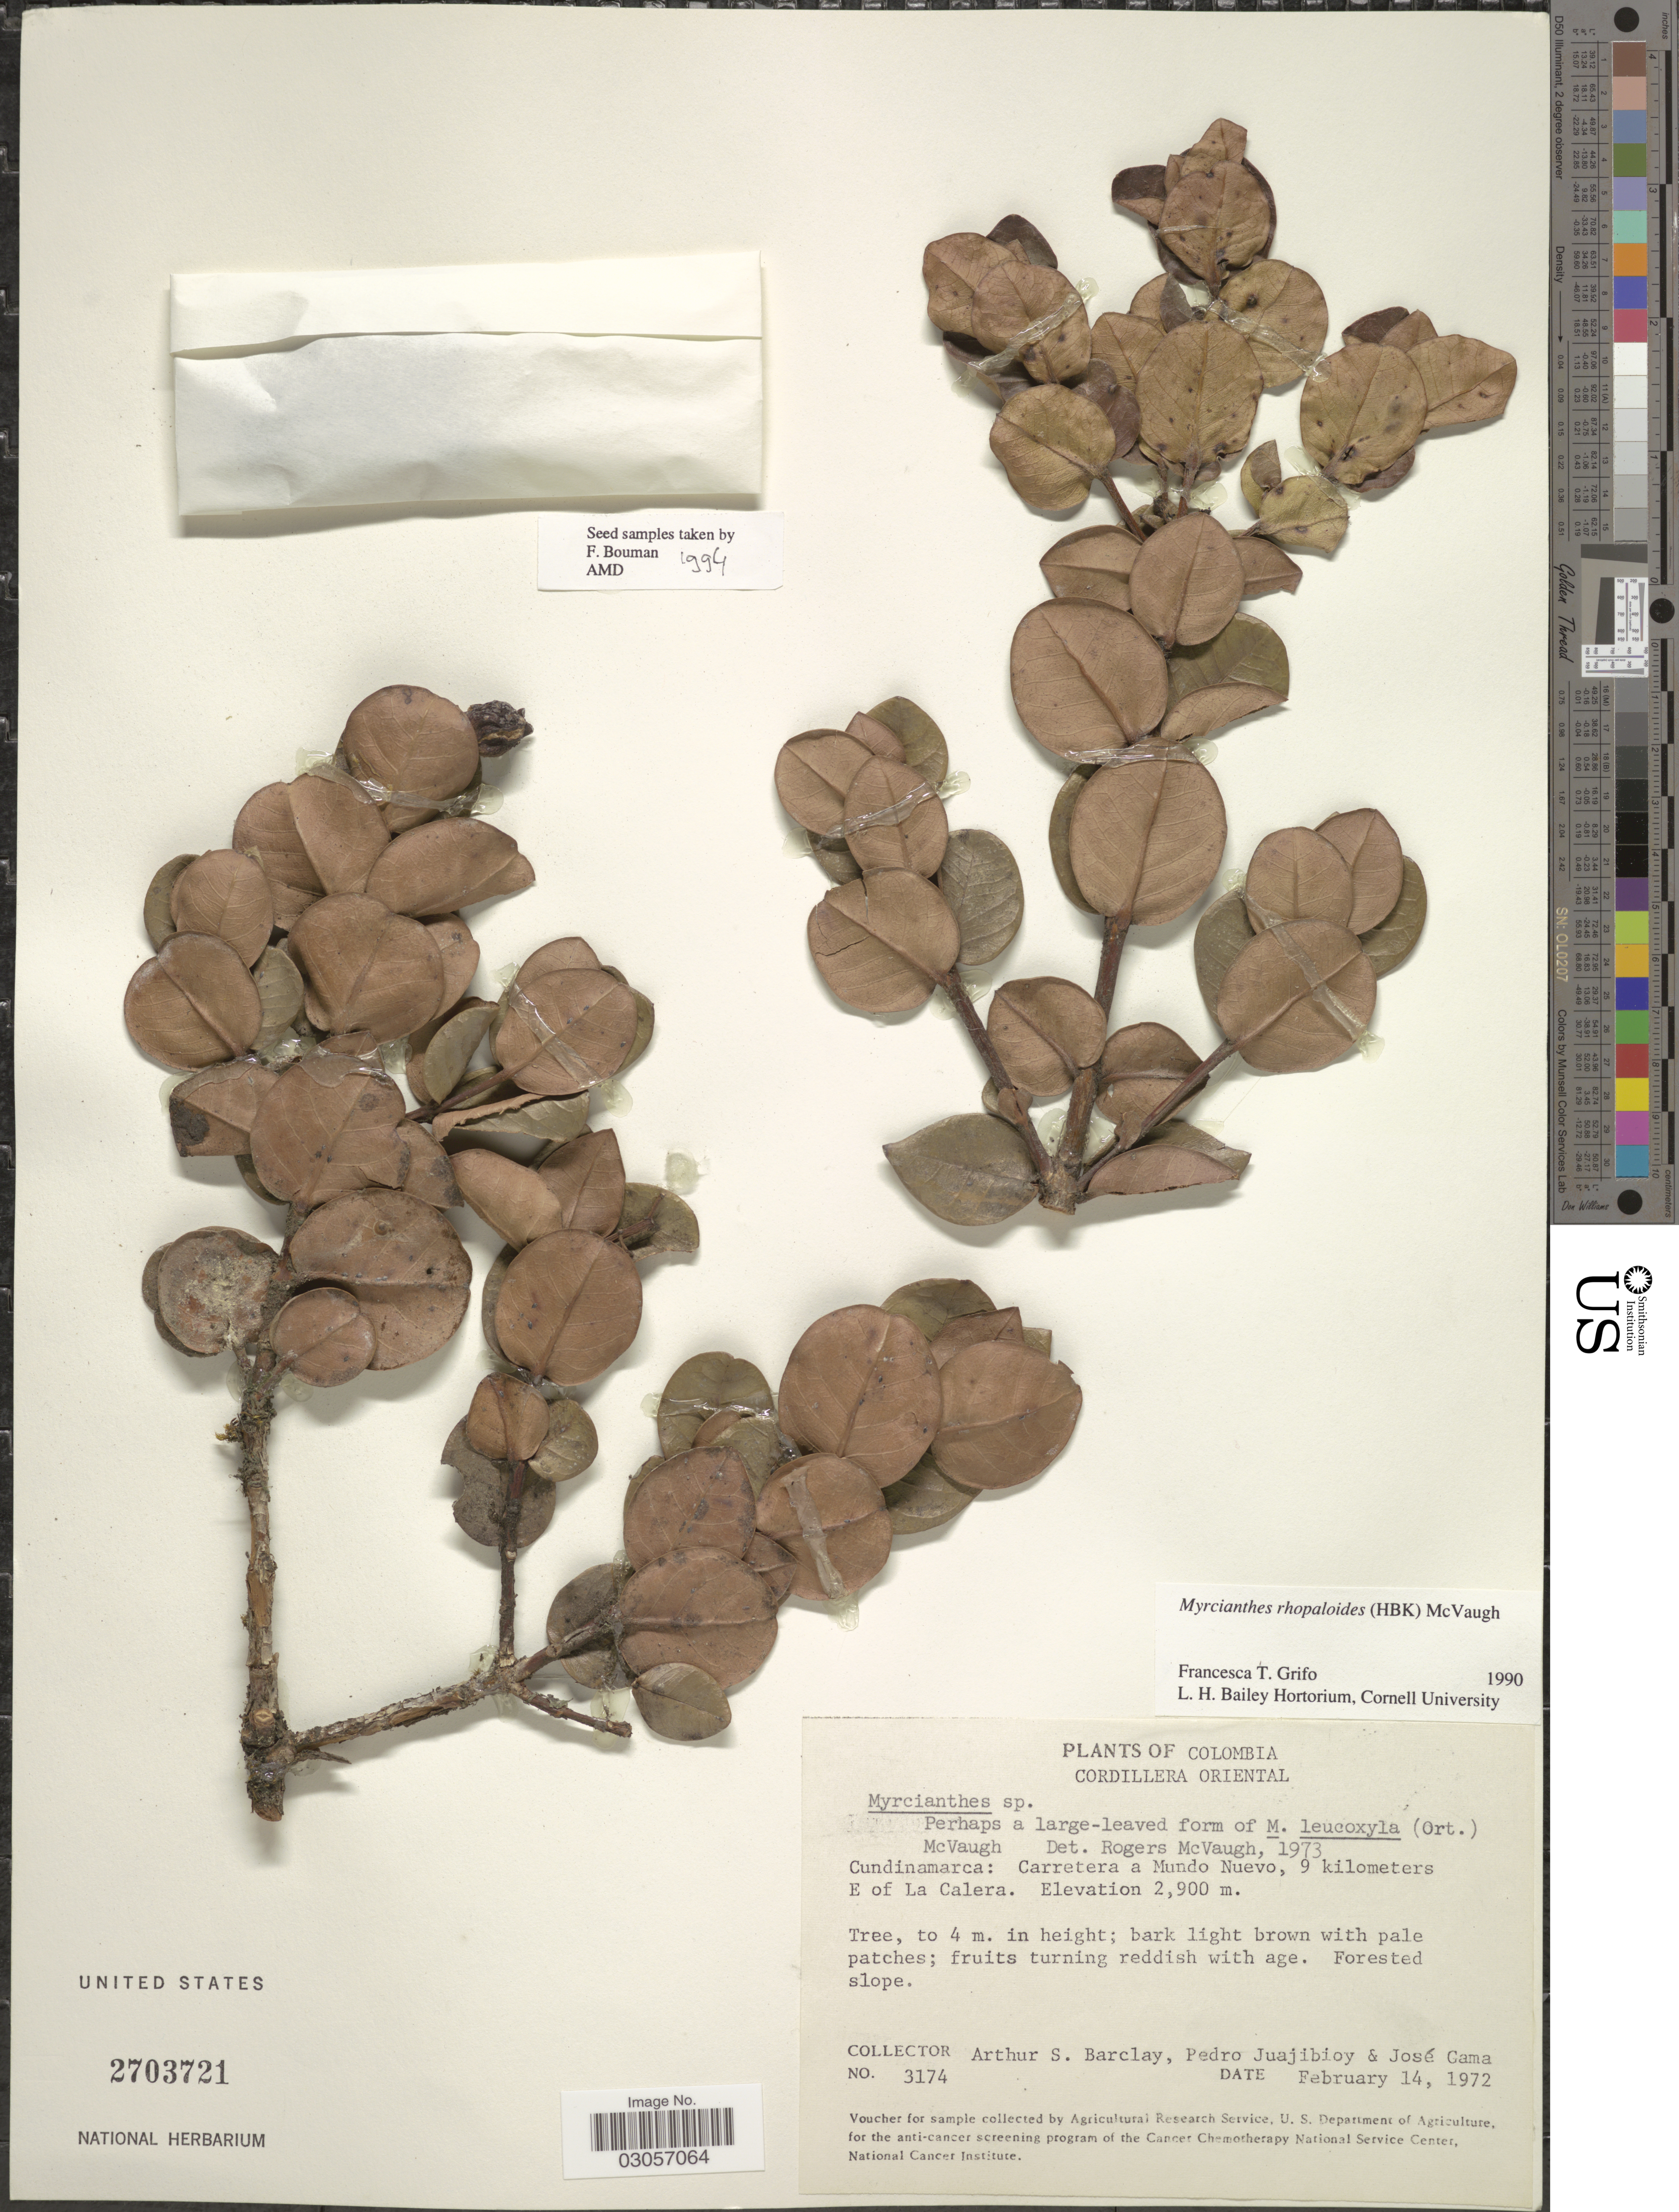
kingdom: Plantae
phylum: Tracheophyta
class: Magnoliopsida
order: Myrtales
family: Myrtaceae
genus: Myrcianthes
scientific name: Myrcianthes rhopaloides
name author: (Kunth) McVaugh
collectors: A. S. Barclay, P. Juajibioy & J. Gama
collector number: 3174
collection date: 1972-02-14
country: Colombia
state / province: Cundinamarca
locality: Cordillera Oriental, Carretera a Mundo Nuevo, 9 kilometers E of La Calera.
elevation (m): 2900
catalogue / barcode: US 2703721